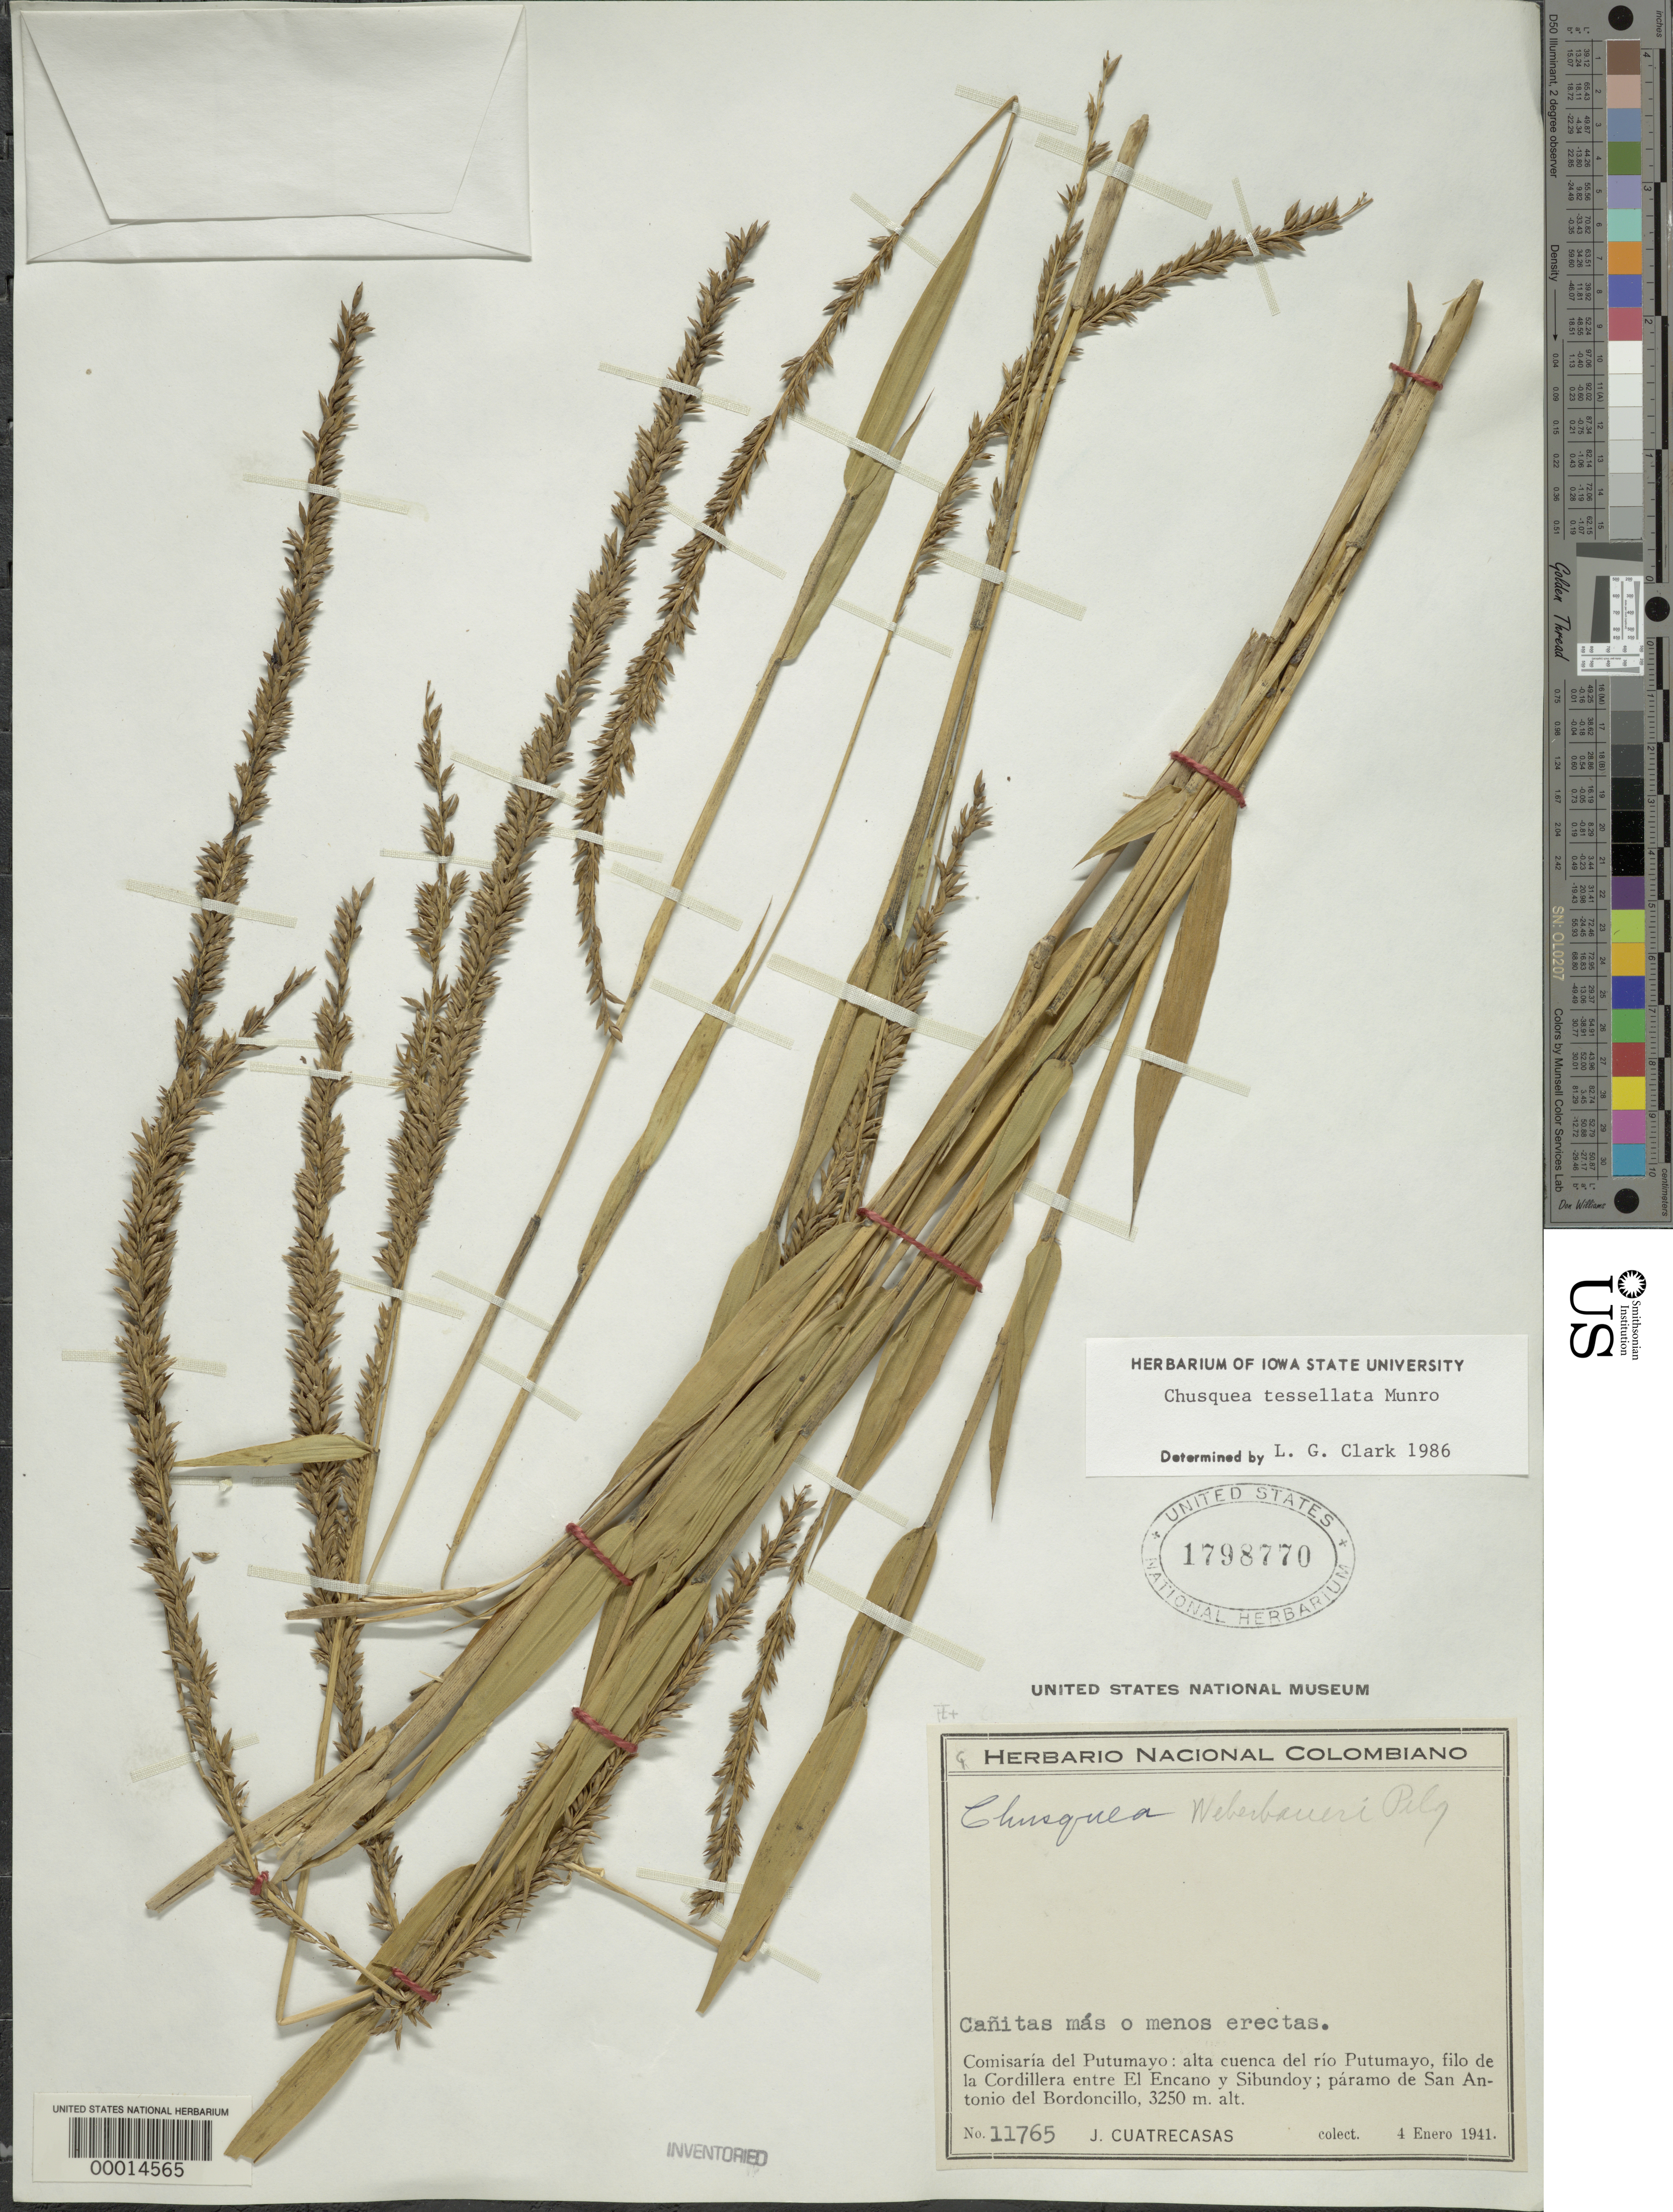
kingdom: Plantae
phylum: Tracheophyta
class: Liliopsida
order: Poales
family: Poaceae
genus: Chusquea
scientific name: Chusquea tessellata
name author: Munro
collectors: J. Cuatrecasas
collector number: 11765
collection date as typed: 04 Jan 1941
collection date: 1941-01-04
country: Colombia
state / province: Putumayo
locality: Paramo de San Antonia del Bordoncillo, Rio Putumayo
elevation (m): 3250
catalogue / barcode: US 1798770